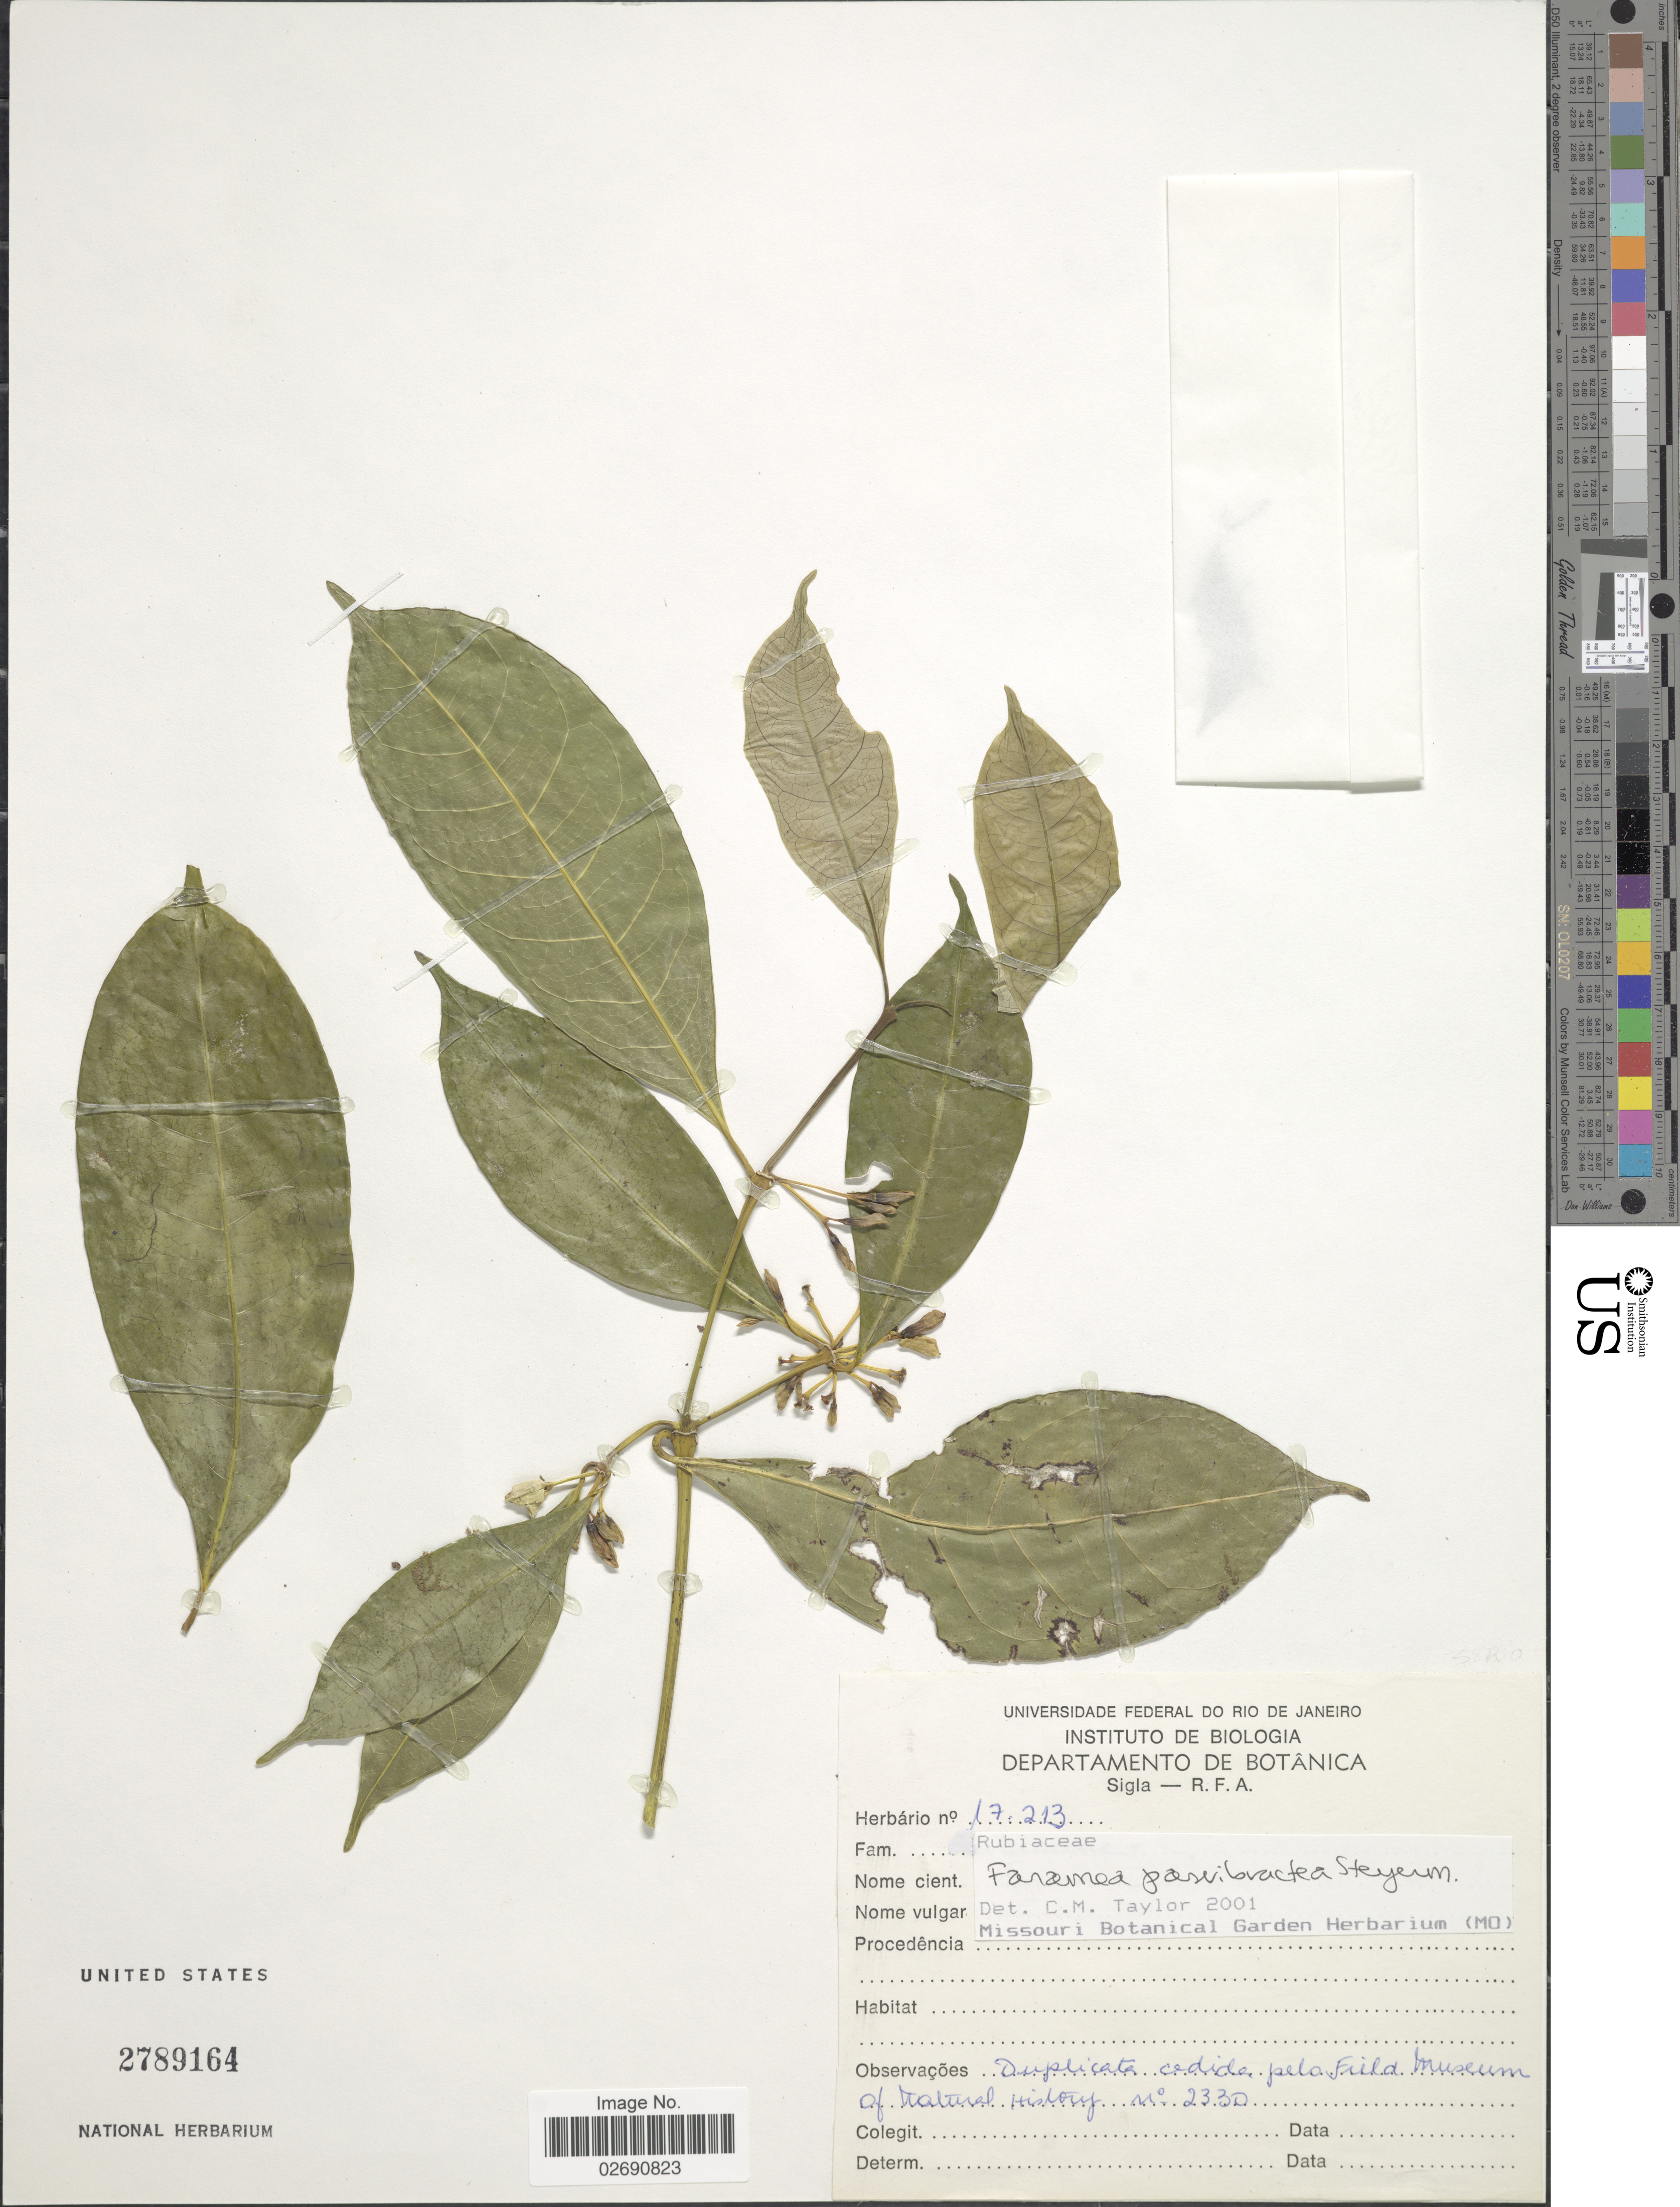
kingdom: Plantae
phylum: Tracheophyta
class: Magnoliopsida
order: Gentianales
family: Rubiaceae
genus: Faramea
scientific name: Faramea parvibractea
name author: Steyerm.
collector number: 2330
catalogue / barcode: US 2789164